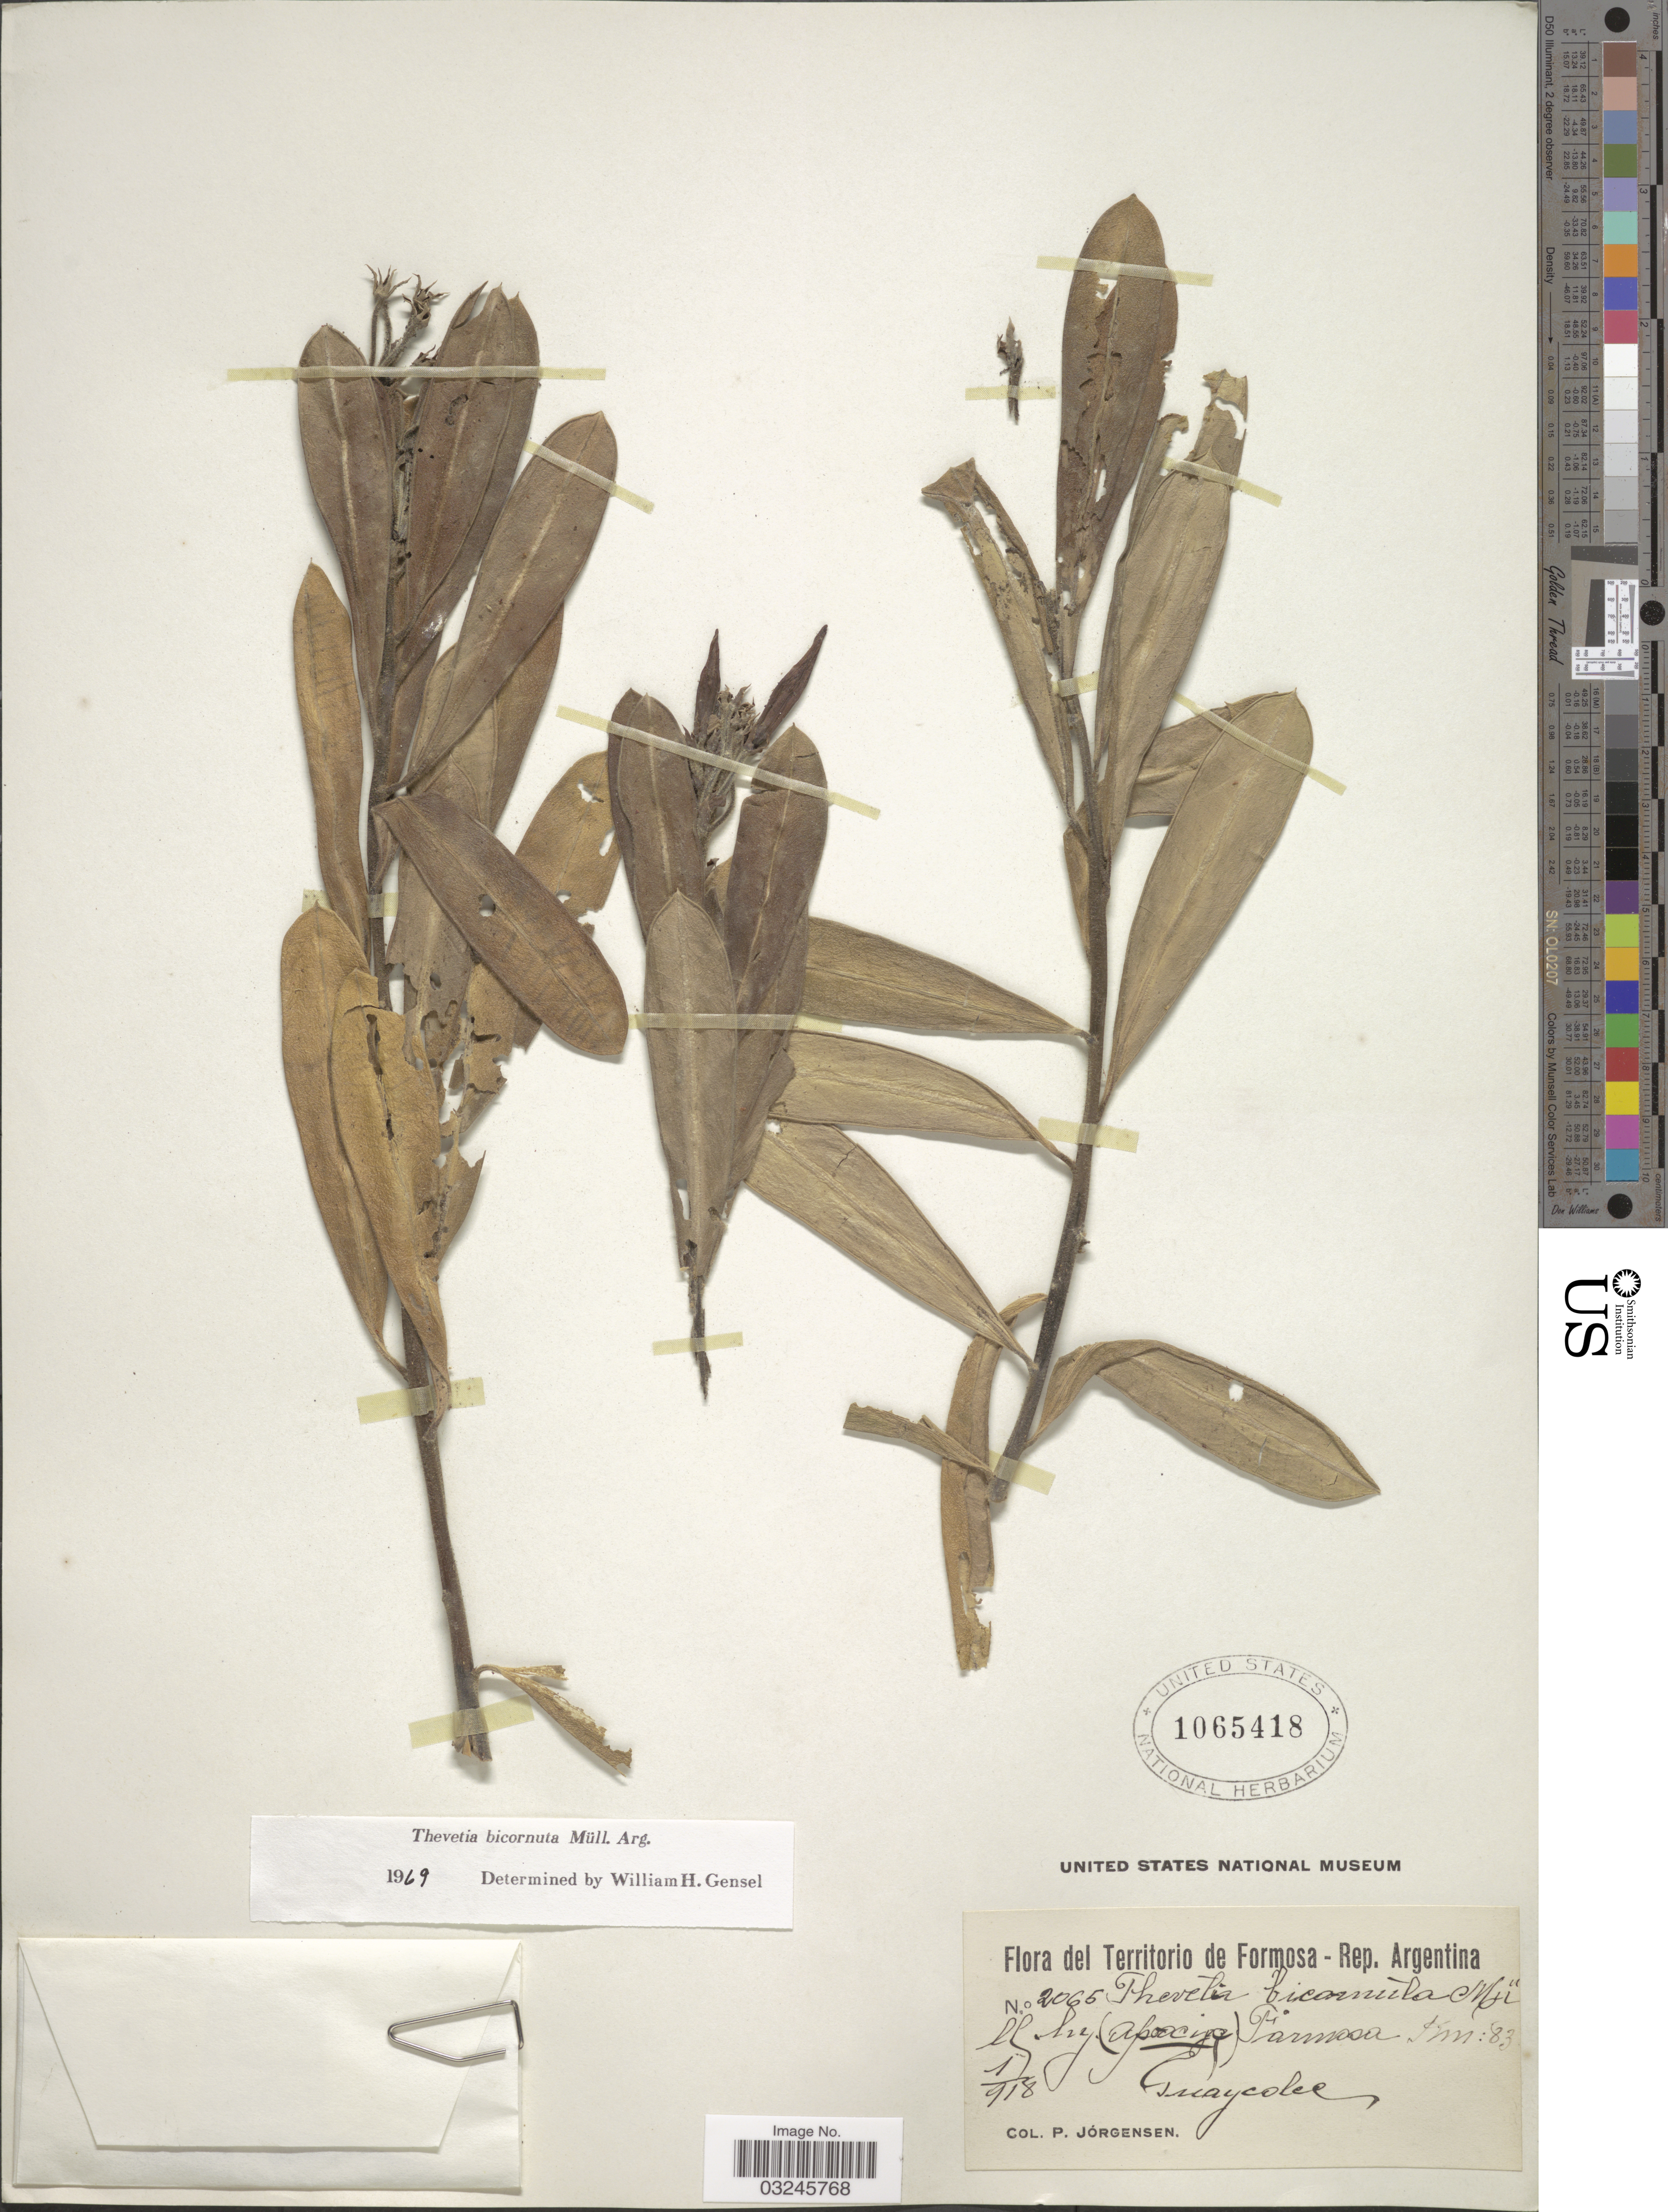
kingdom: Plantae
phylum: Tracheophyta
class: Magnoliopsida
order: Gentianales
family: Apocynaceae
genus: Thevetia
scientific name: Thevetia bicornuta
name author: Müll. Arg.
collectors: P. Jörgensen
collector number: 2065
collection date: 1918-01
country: Argentina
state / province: Formosa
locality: Territorio de Formosa - Rep. Argentina, Guaycolce, Km: 83.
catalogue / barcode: US 1065418